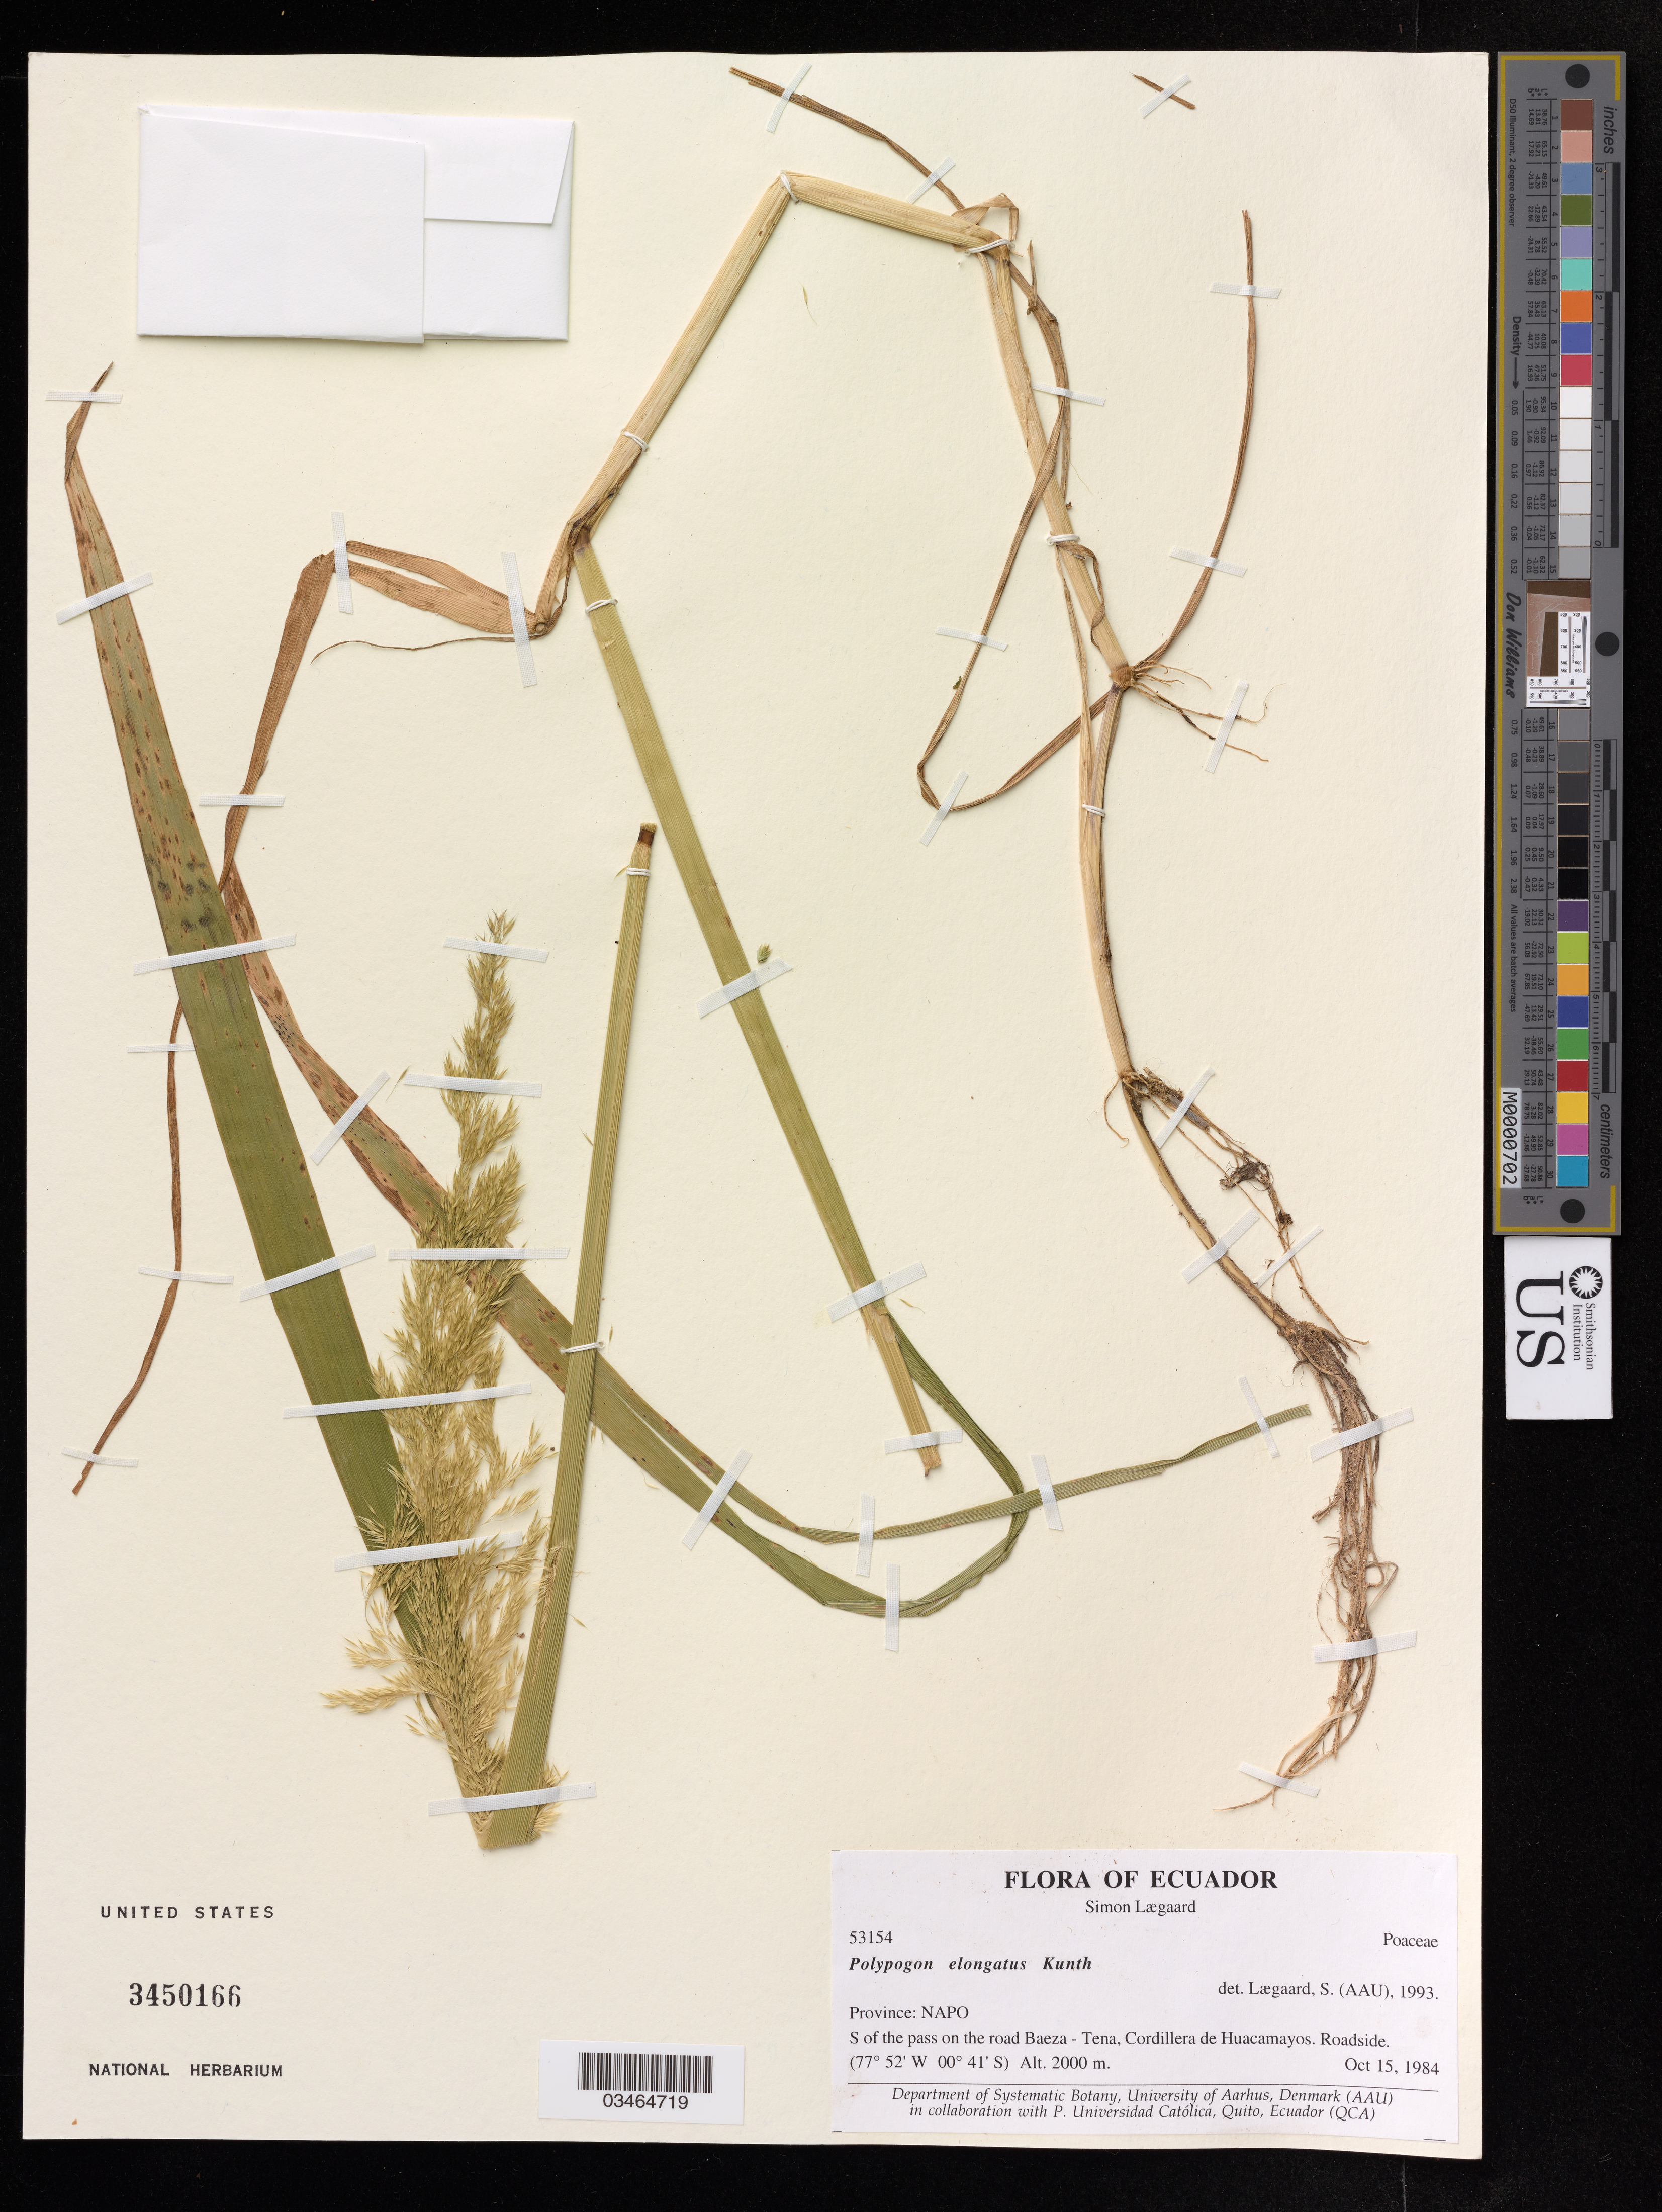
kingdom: Plantae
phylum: Tracheophyta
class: Liliopsida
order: Poales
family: Poaceae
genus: Polypogon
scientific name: Polypogon elongatus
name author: Kunth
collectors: S. Lægaard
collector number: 53154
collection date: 1984-10-15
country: Ecuador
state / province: Napo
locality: S of the pass on the road Baeza - Tena, Cordillera de Huacamayos. Roadside.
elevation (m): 2000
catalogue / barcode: US 3450166